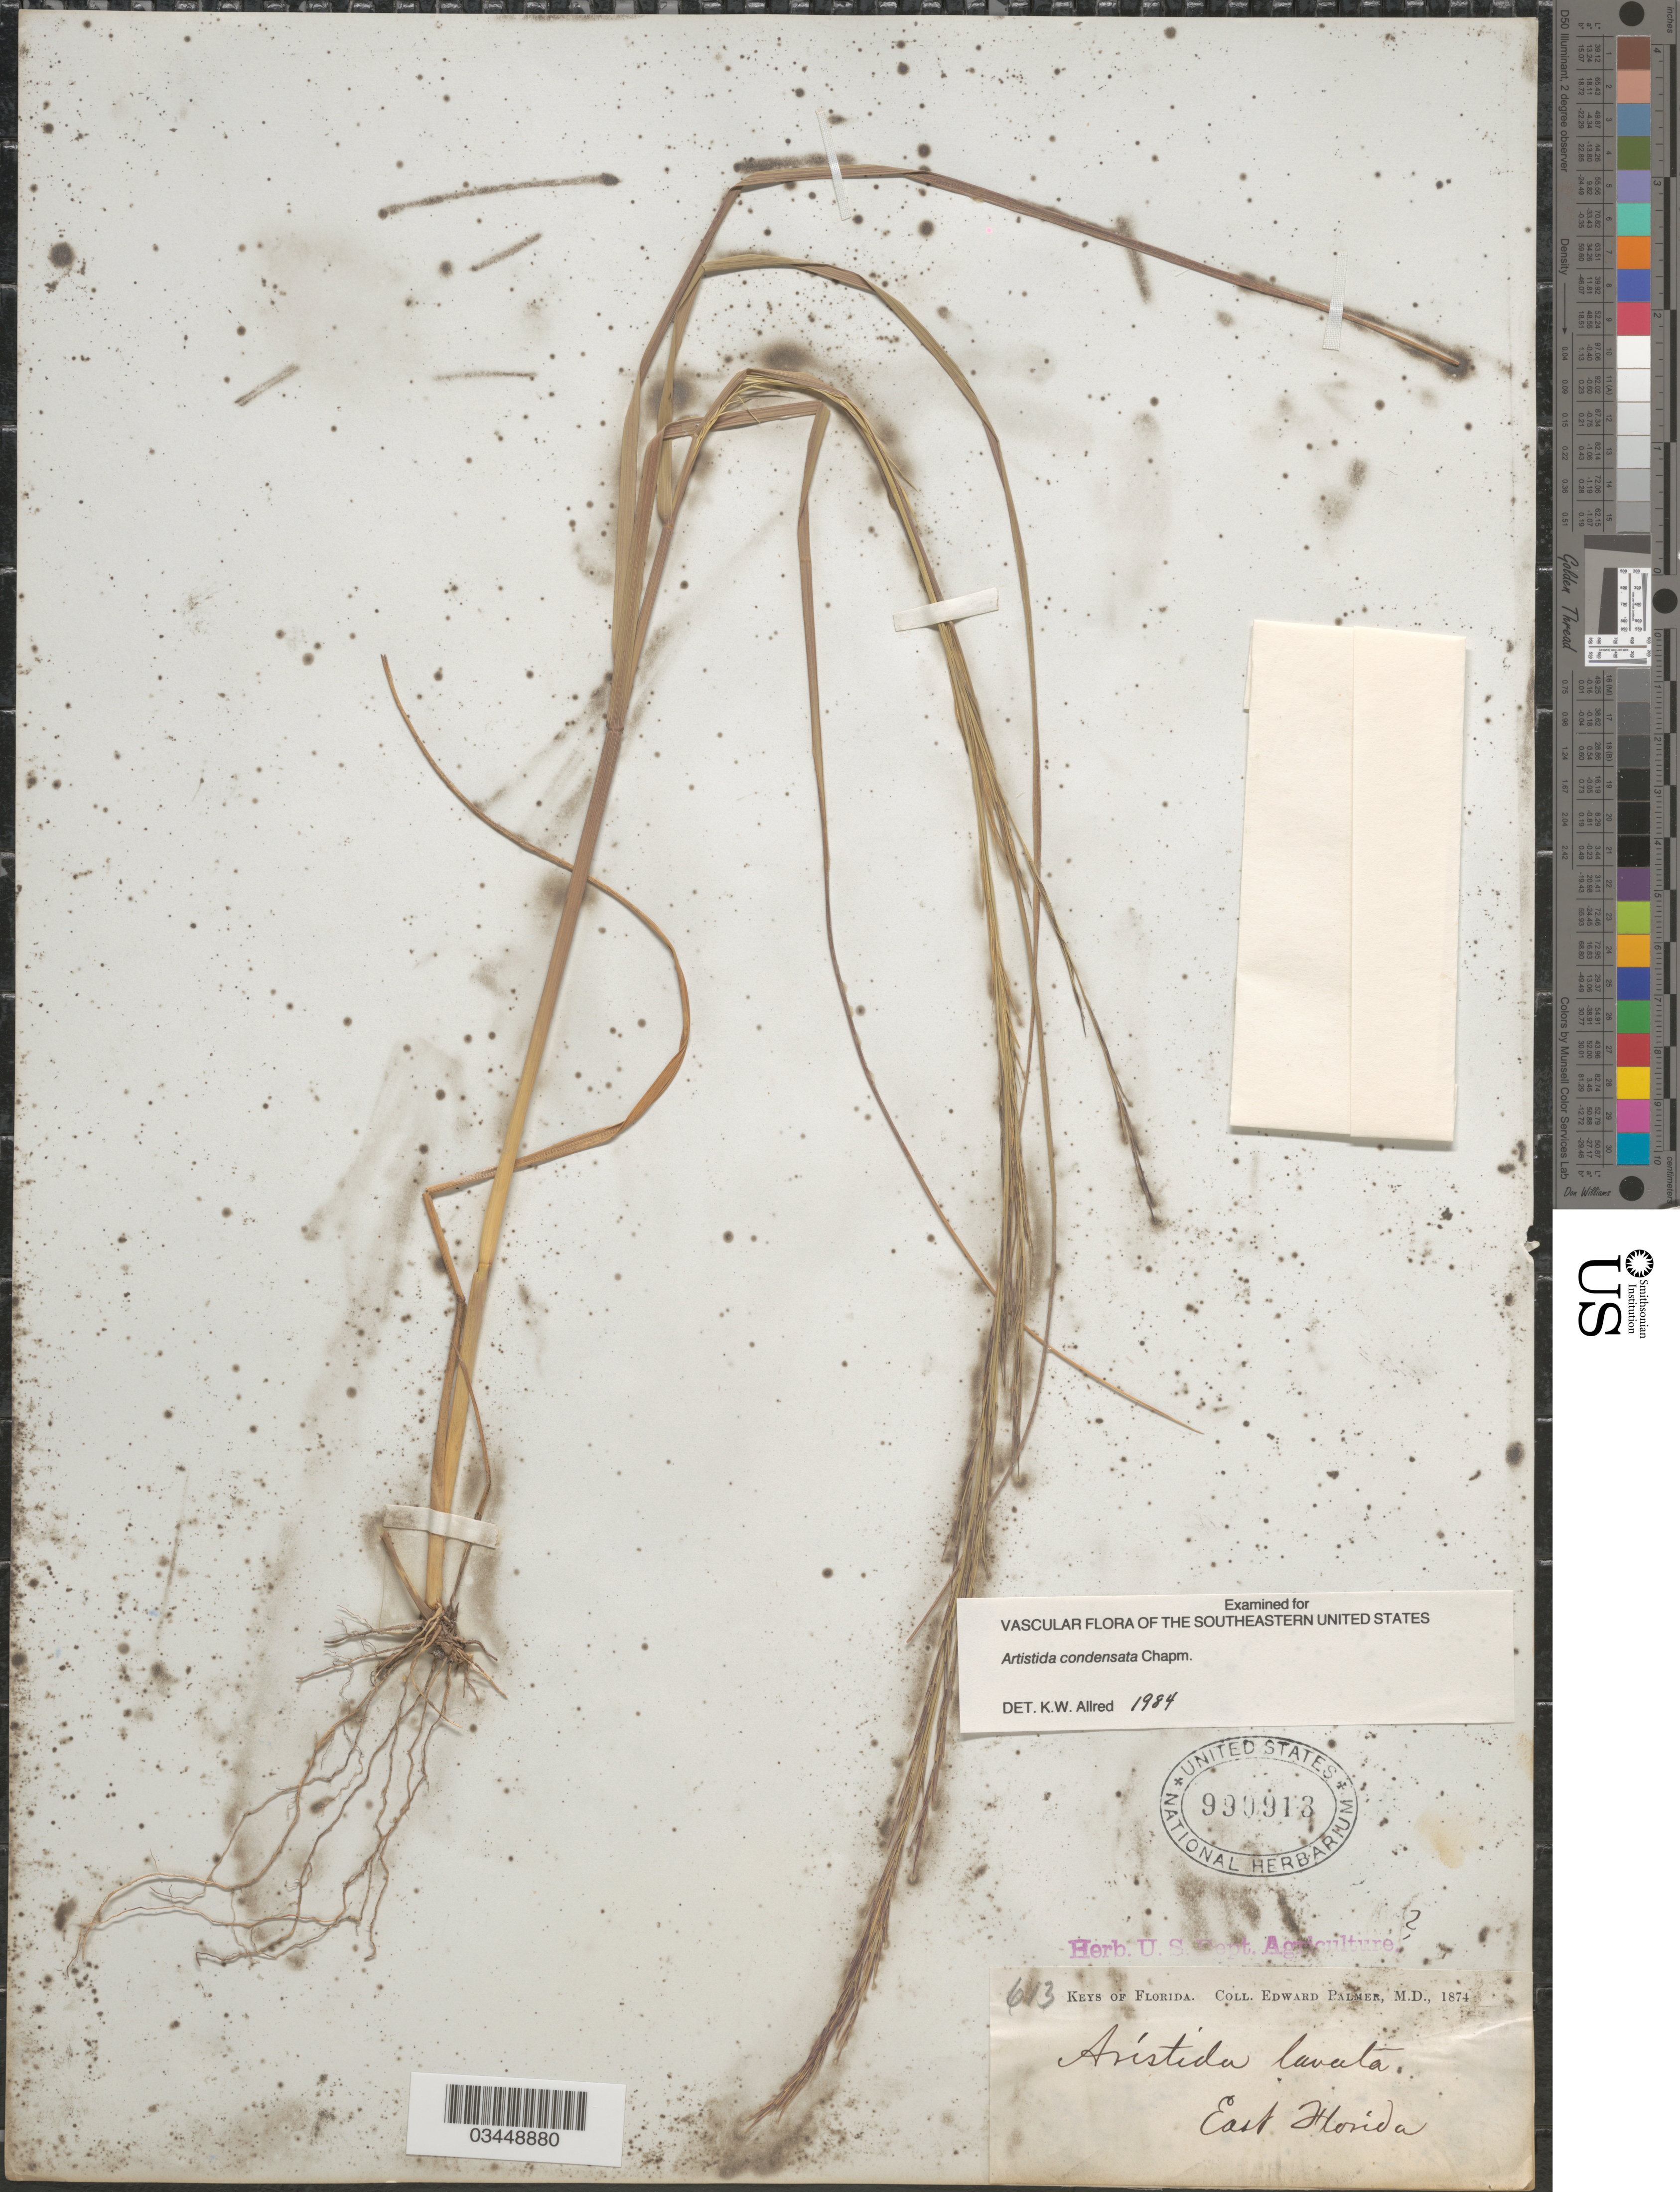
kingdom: Plantae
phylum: Tracheophyta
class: Liliopsida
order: Poales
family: Poaceae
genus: Aristida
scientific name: Aristida condensata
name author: Chapm.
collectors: E. Palmer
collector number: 613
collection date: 1874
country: United States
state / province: Florida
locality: Keys of Florida. East Florida.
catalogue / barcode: US 990913